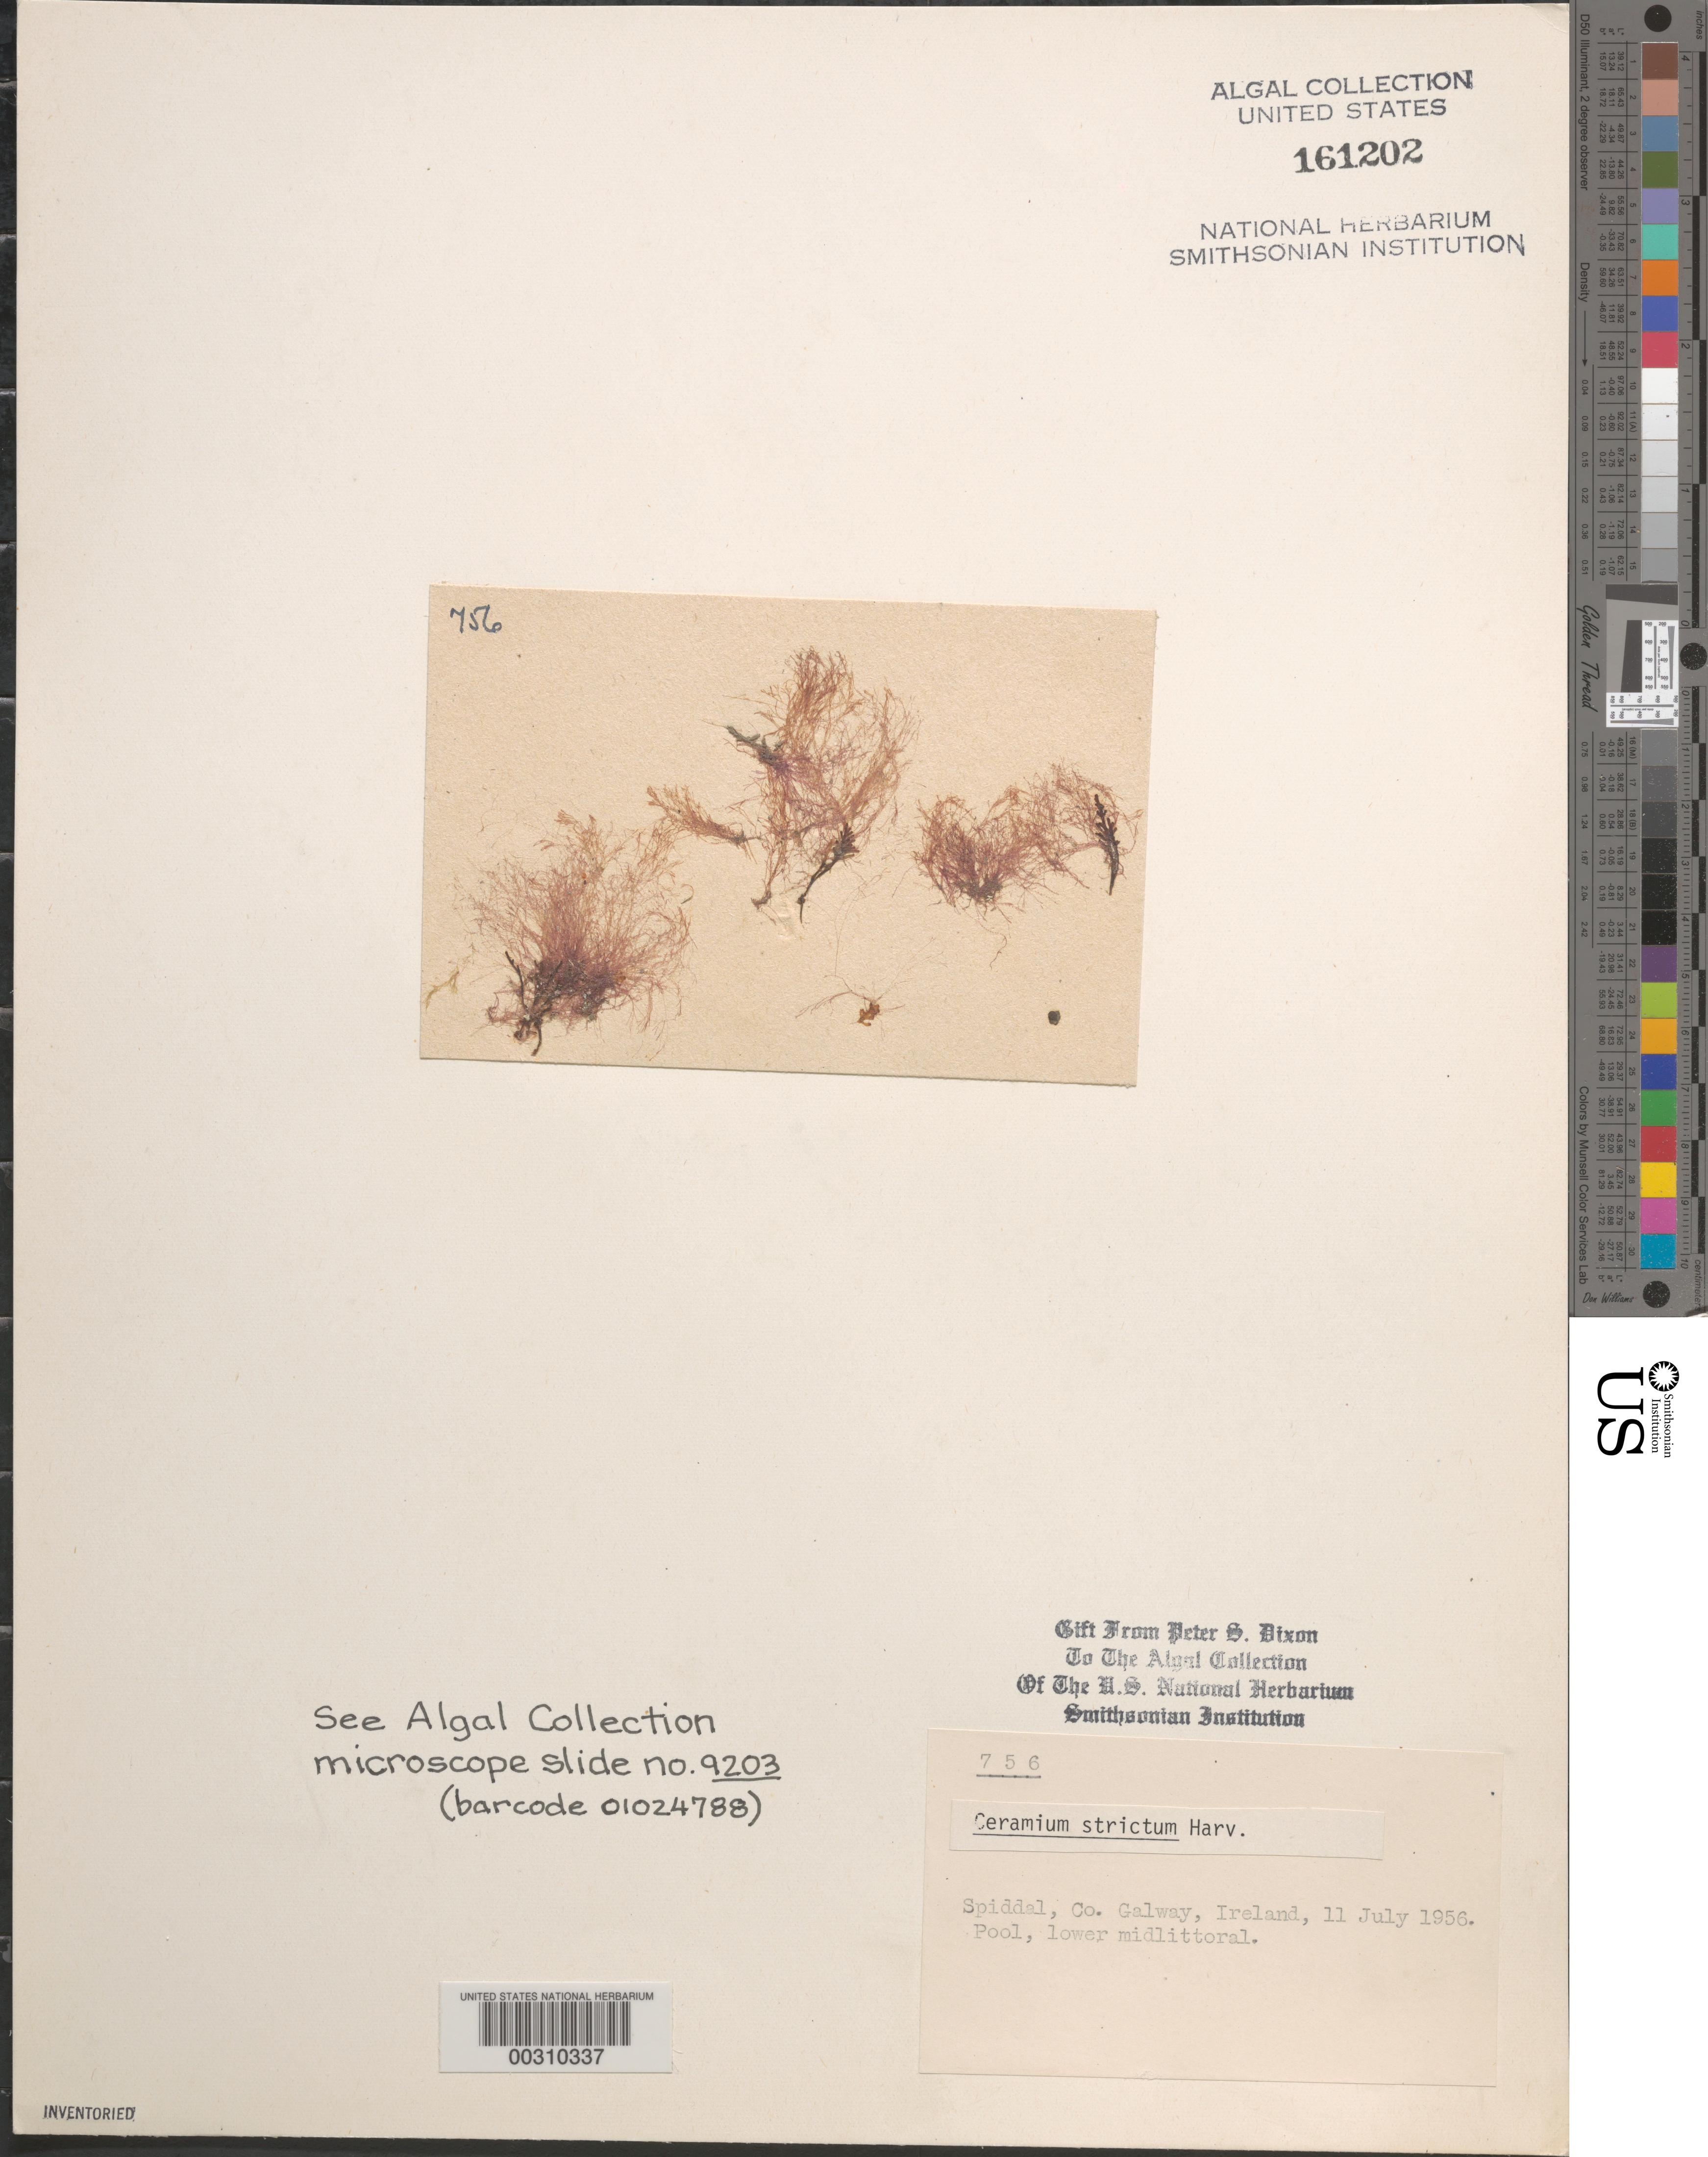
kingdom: Plantae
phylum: Rhodophyta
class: Florideophyceae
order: Ceramiales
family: Ceramiaceae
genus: Ceramium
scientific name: Ceramium strictum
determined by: Dixon, P. S.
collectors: P. S. Dixon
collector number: PSD 756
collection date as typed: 11 Jul 1956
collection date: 1956-07-11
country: Ireland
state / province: Connaught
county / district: Galway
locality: Spiddal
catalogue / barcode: US 161202